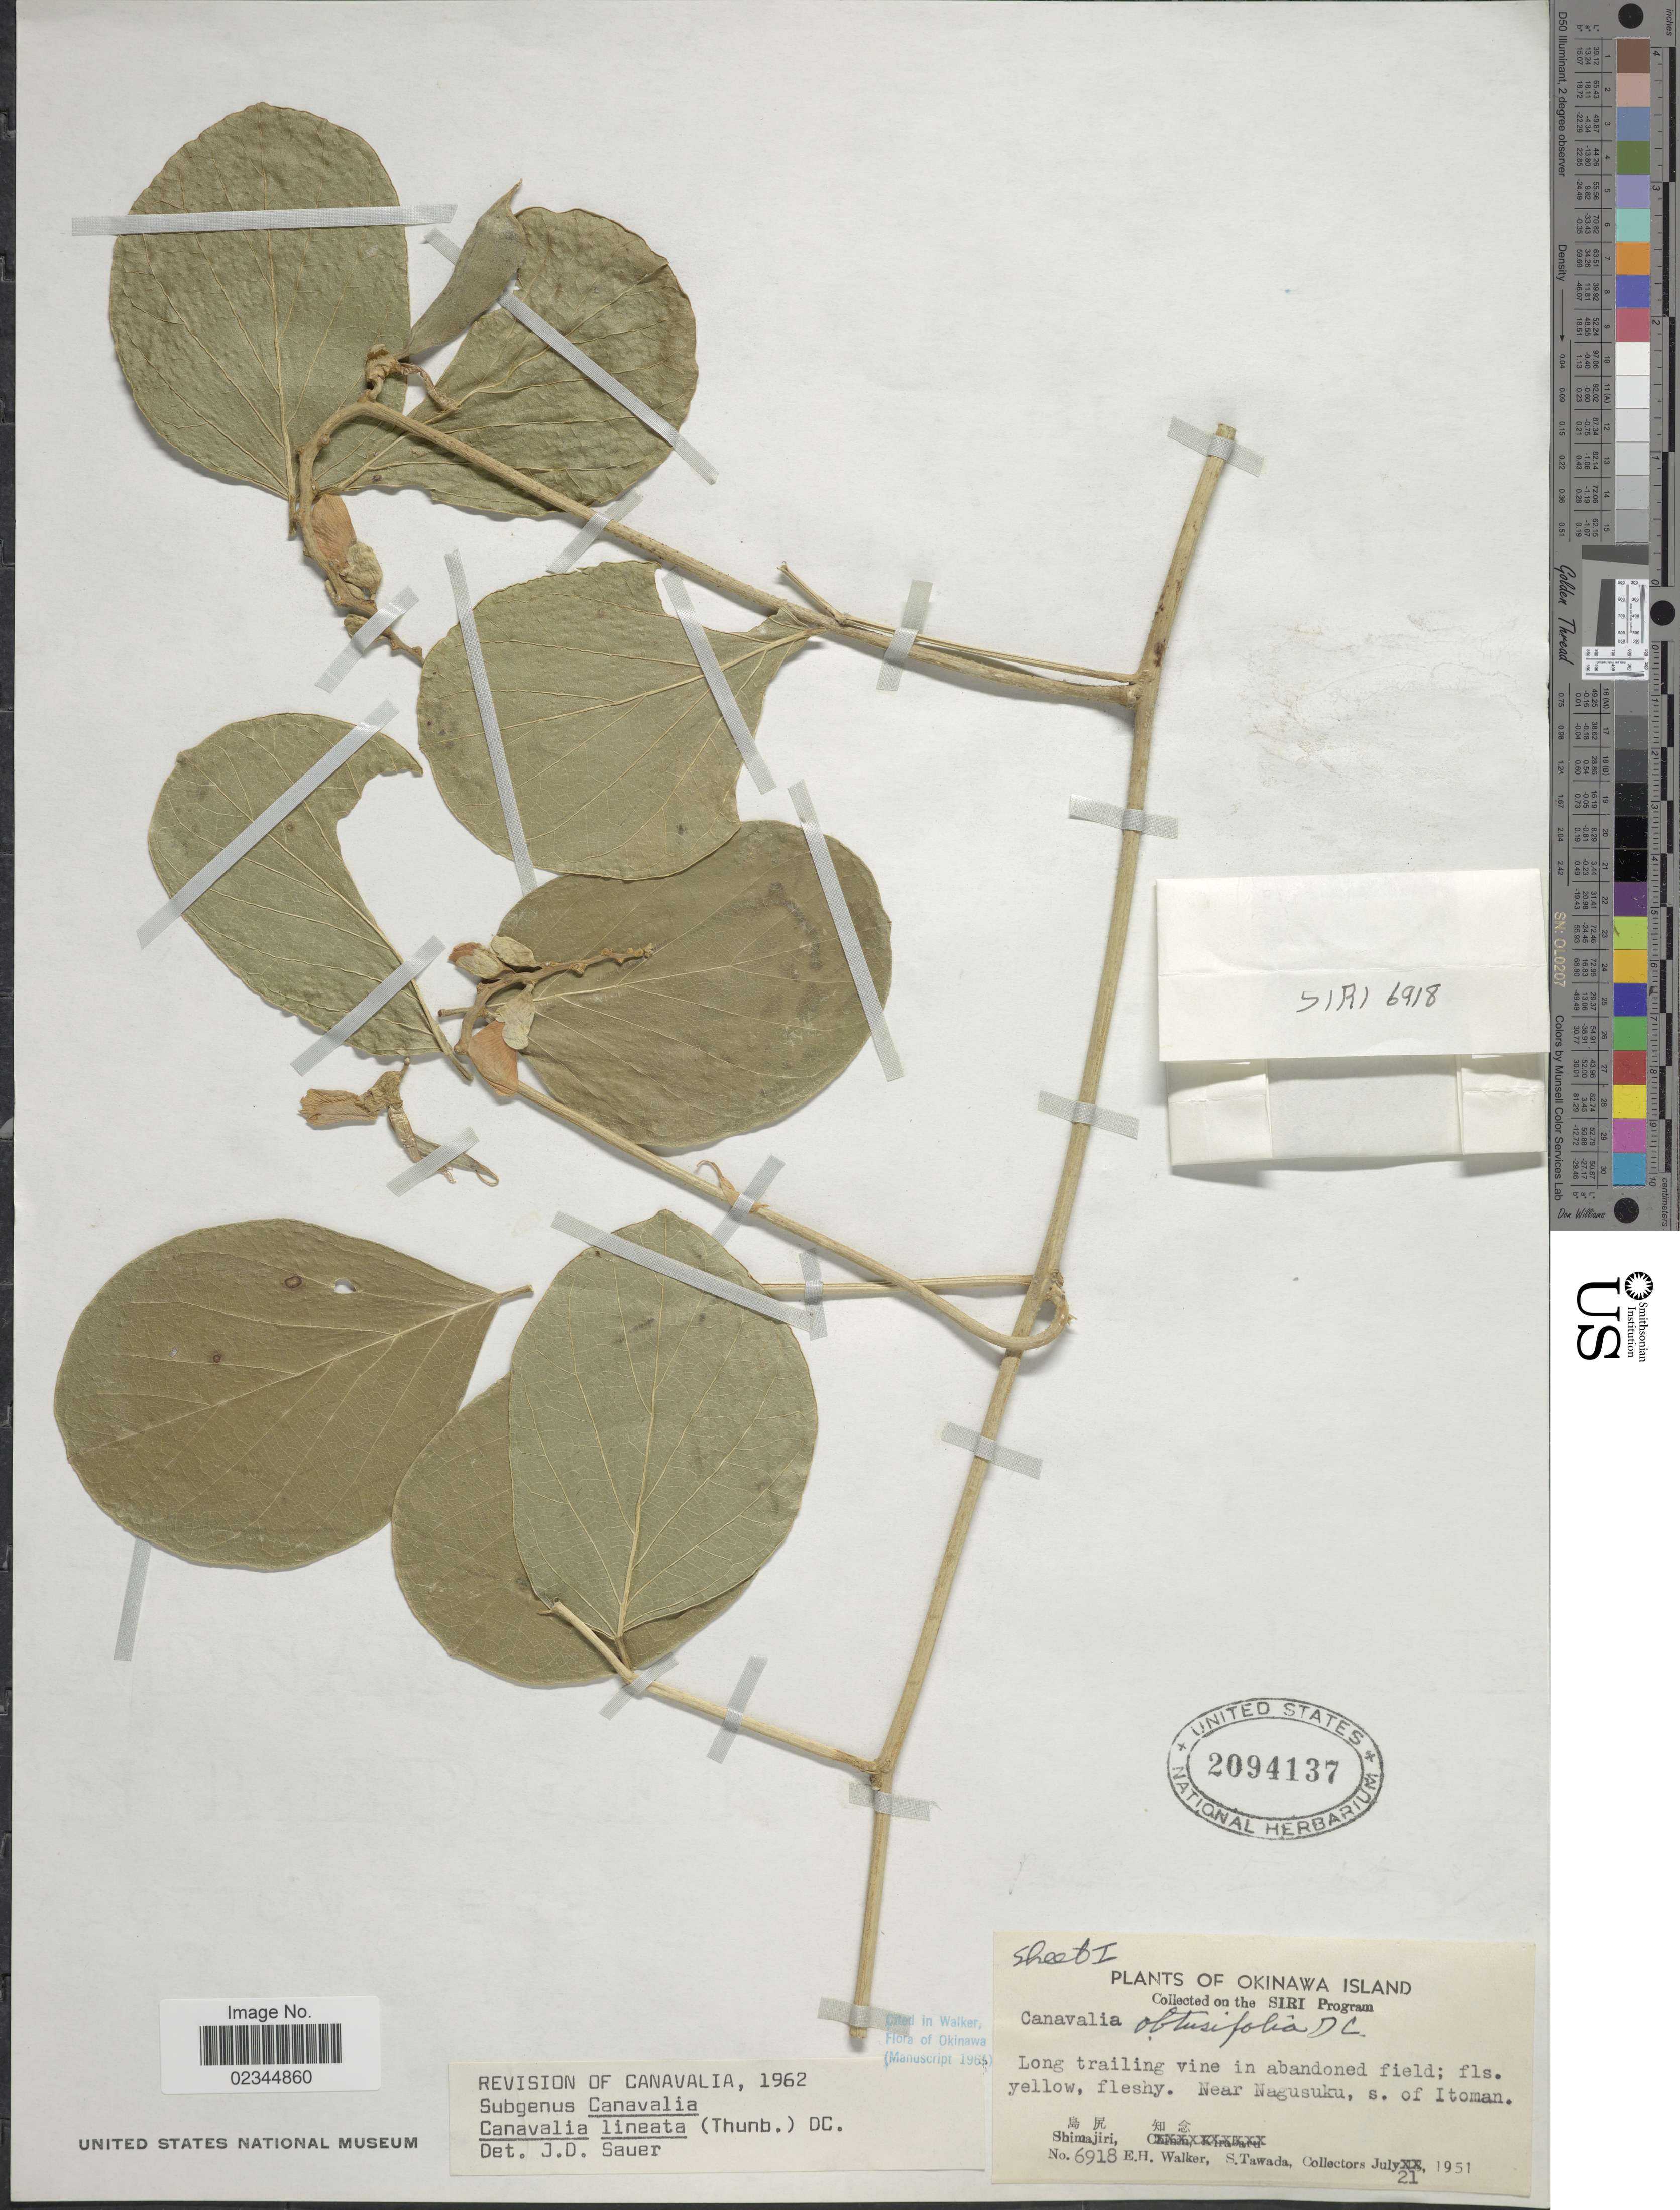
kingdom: Plantae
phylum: Tracheophyta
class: Magnoliopsida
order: Fabales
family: Fabaceae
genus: Canavalia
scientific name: Canavalia lineata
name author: (Thunb.) DC.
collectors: E. H. Walker & S. Tawada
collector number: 6918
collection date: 1951-07-21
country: Japan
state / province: Okinawa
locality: Okinawa Island, near Nagusuku, s. of Itoman, Shimajiri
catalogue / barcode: US 2094137